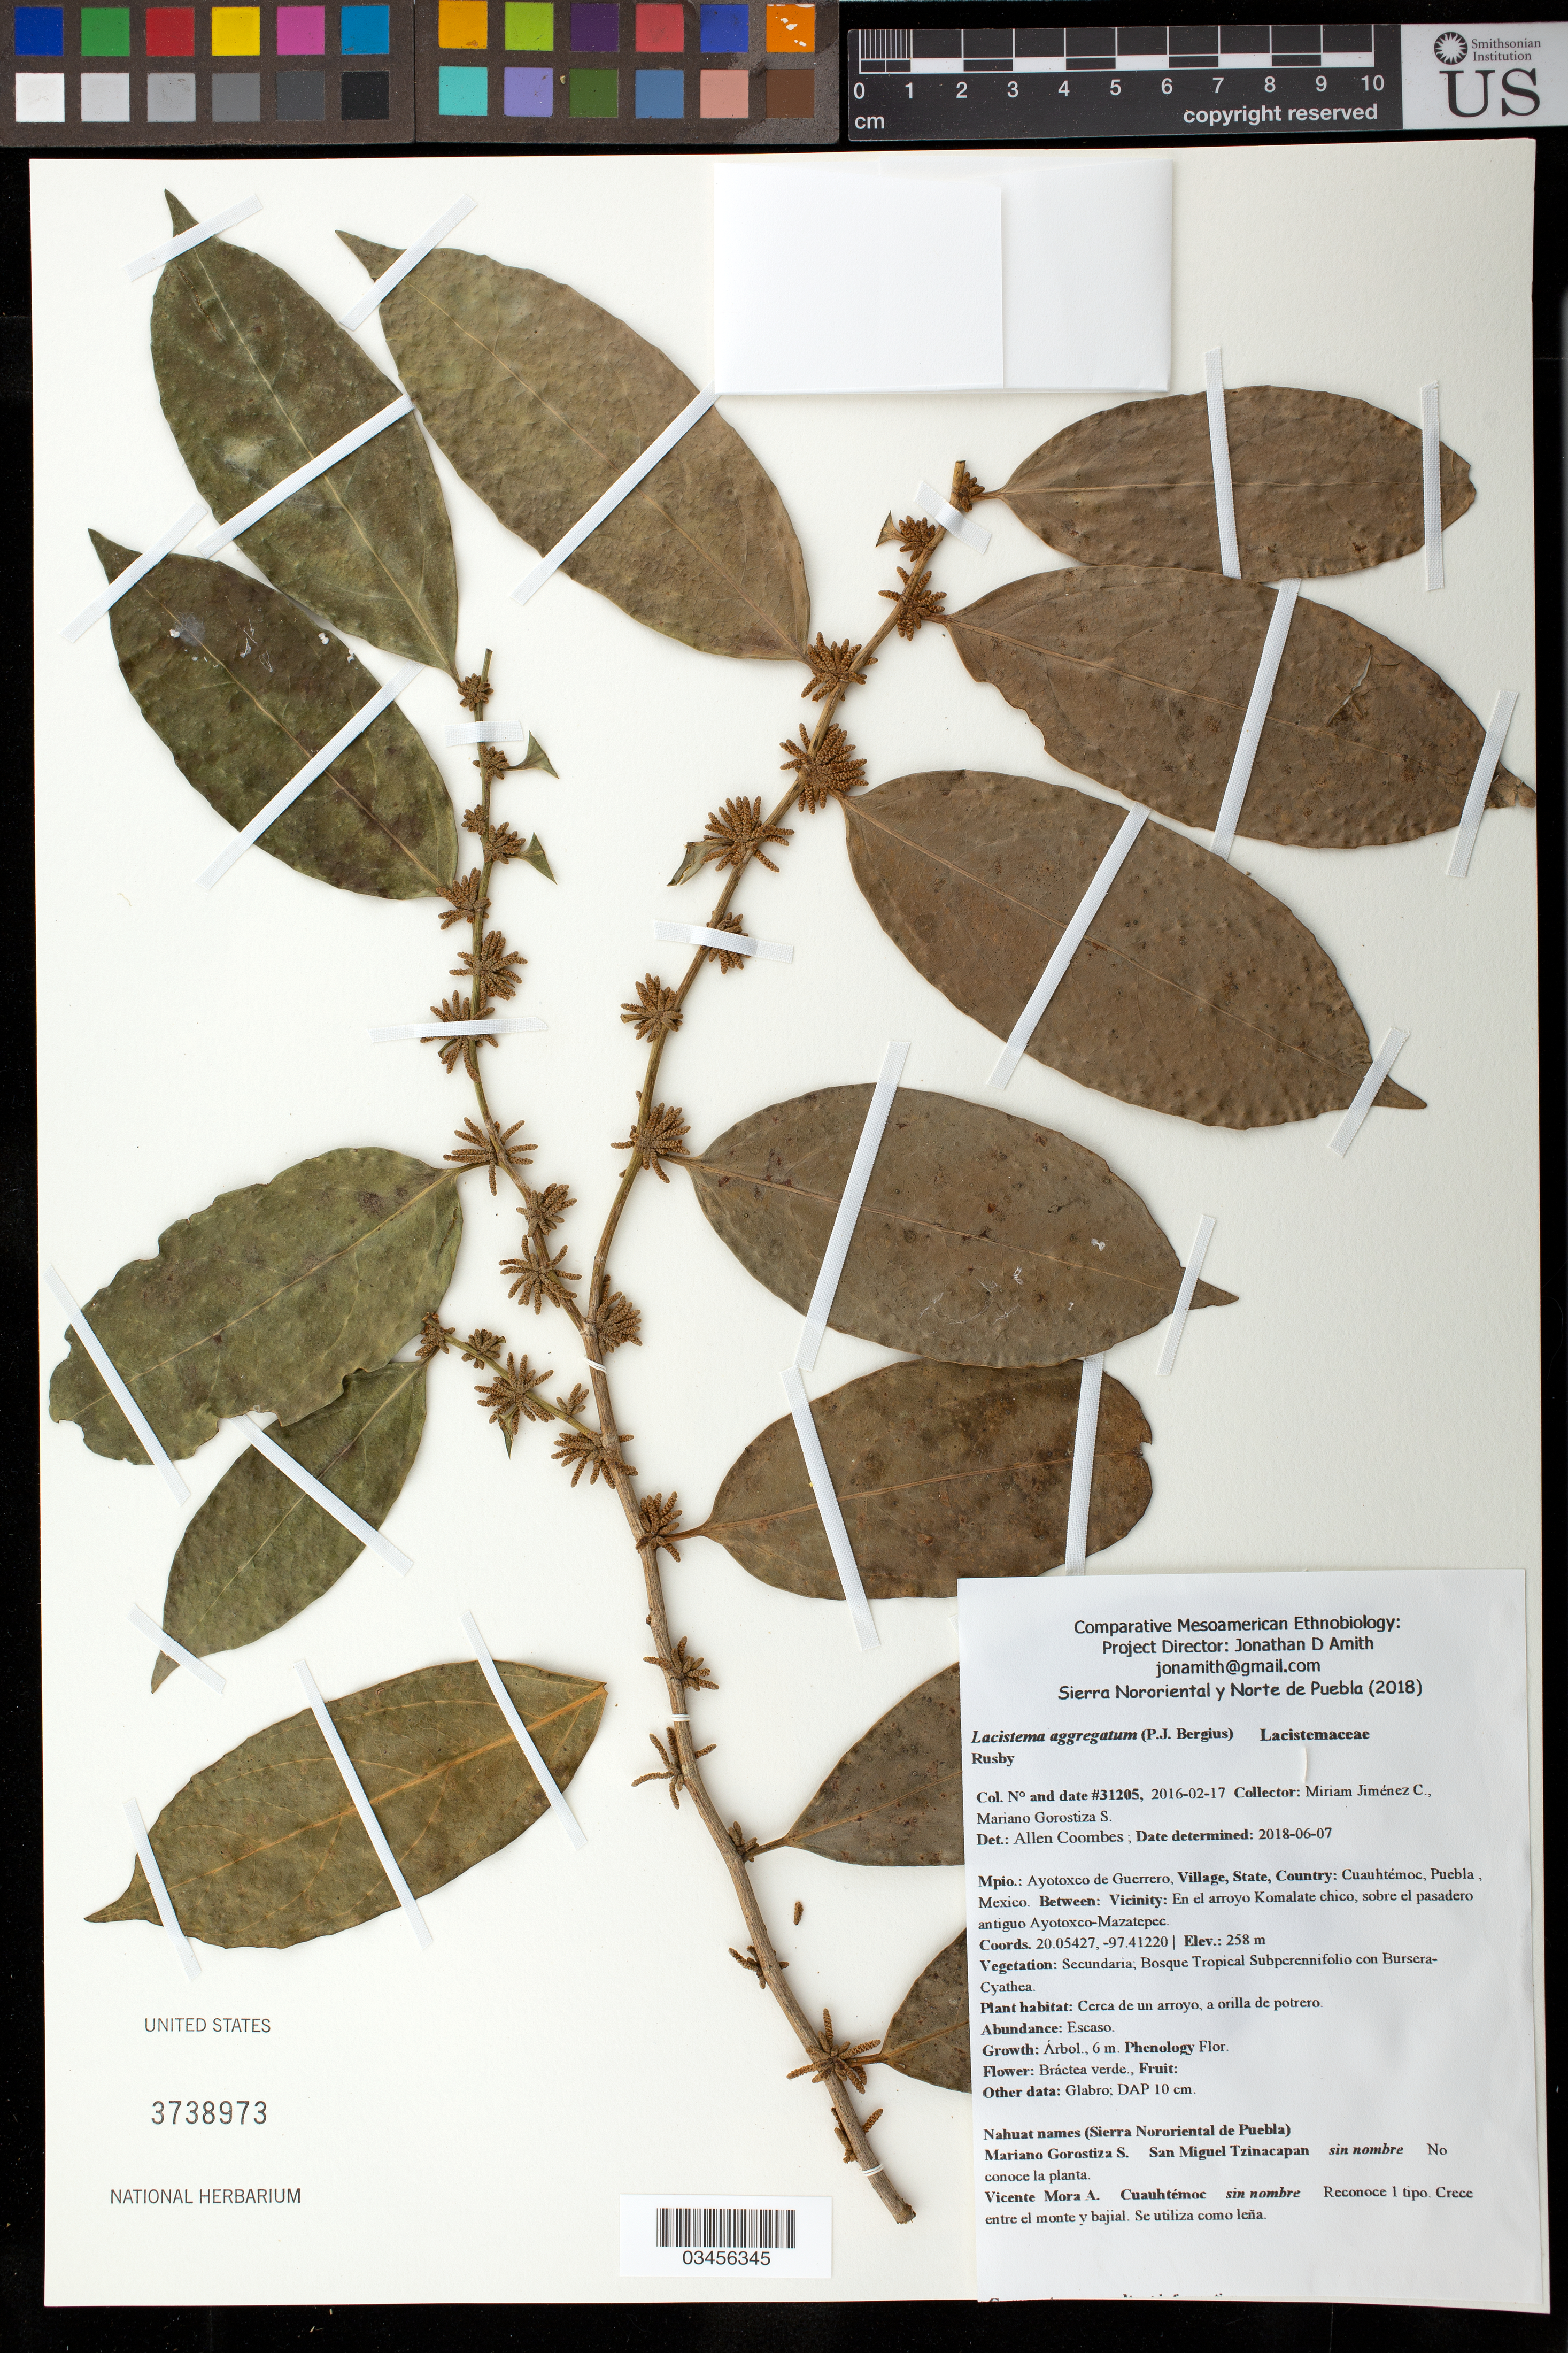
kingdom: Plantae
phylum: Tracheophyta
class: Magnoliopsida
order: Malpighiales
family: Lacistemataceae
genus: Lacistema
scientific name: Lacistema aggregatum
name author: (P.J. Bergius) Rusby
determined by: Coombes, Allen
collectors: M. Jiménez Chimil & M. Gorostiza S.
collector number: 31205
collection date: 2016-02-17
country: México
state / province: Puebla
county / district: Ayotoxco de Guerrero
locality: PUEBLO: Cuauhtémoc; LOCALIDAD EXACTA: En el arroyo Komalate chico, sobre el pasadero antiguo Ayotoxco-Mazatepec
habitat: Bosque tropical subperennifolio con Bursera-Cyathea | Cerca de un arroyo, a orilla de potrero.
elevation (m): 258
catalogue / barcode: US 3738973